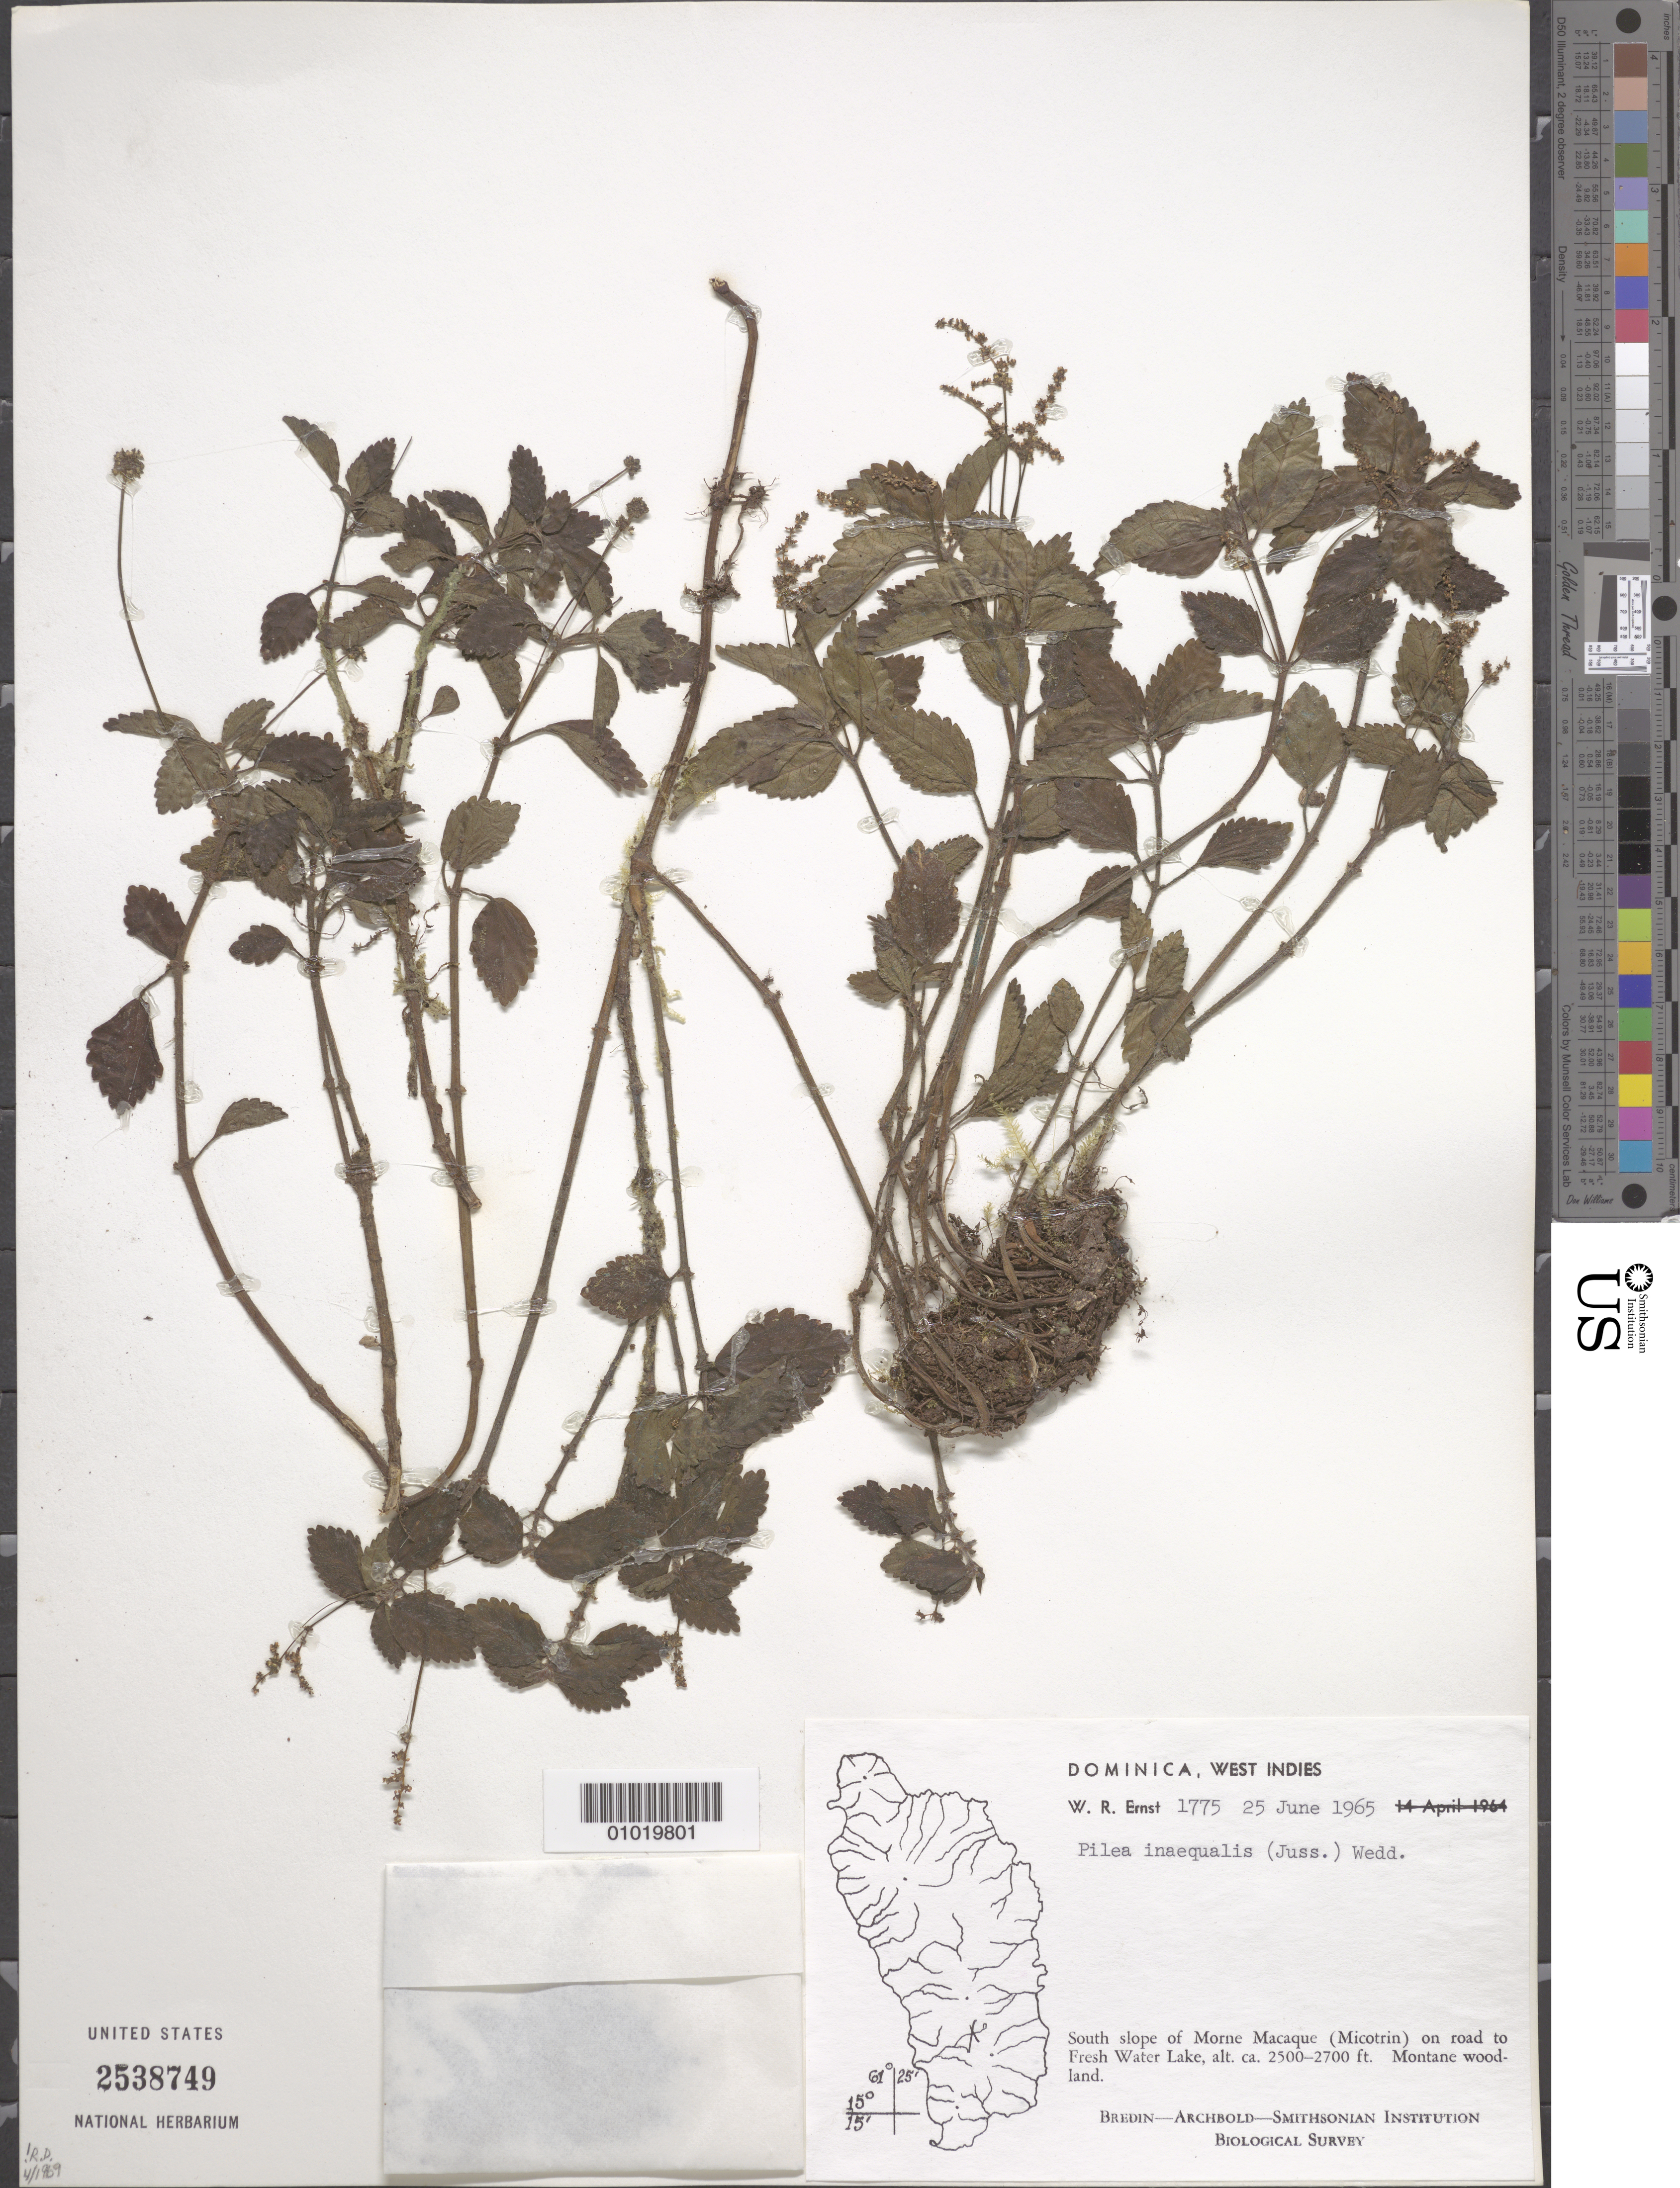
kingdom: Plantae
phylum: Tracheophyta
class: Magnoliopsida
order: Rosales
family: Urticaceae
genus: Pilea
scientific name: Pilea inaequalis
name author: (Juss. ex Poir.) Wedd.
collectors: W. R. Ernst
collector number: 1775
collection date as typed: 25 Jun 1965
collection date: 1965-06-25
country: Dominica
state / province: St. George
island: Dominica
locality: S slope of Morne Macaque (Micotrin) on road to Fresh Water Lake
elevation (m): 762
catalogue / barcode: US 2538749